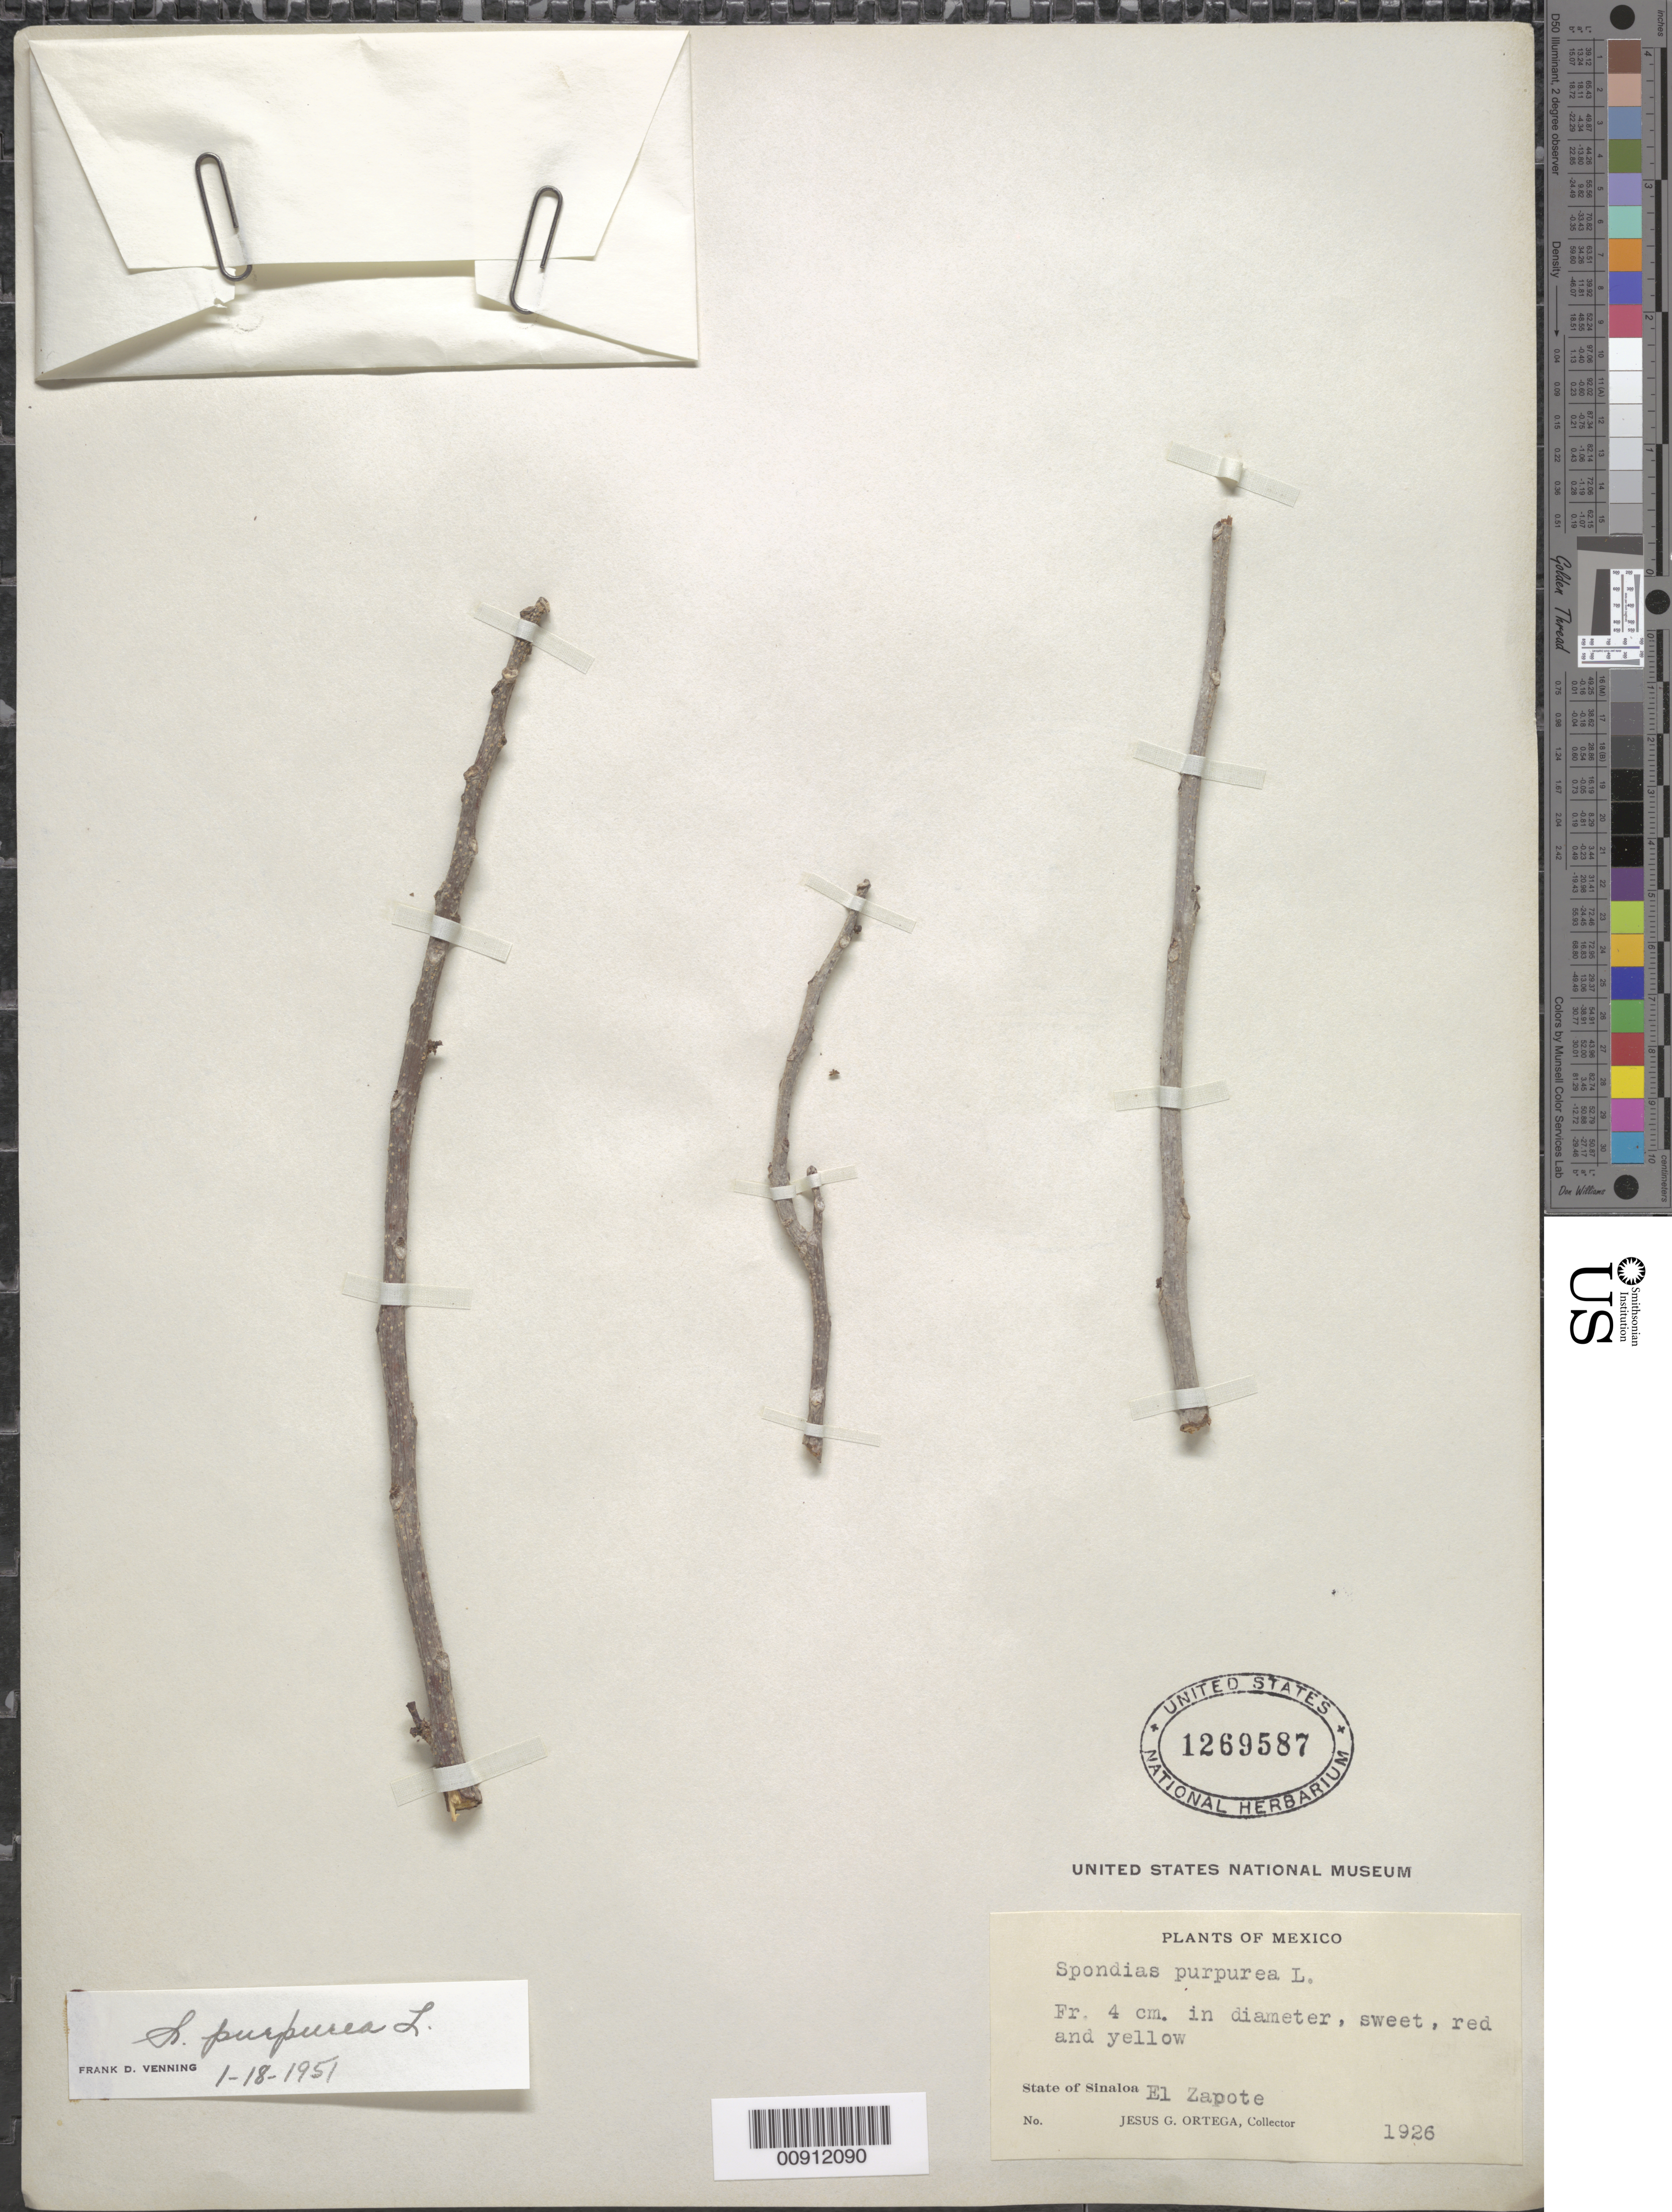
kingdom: Plantae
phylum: Tracheophyta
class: Magnoliopsida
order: Sapindales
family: Anacardiaceae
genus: Spondias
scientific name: Spondias purpurea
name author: L.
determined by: Mitchell, John D.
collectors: J. Ortega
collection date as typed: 1926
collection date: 1926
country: Mexico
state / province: Sinaloa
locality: El Zapote.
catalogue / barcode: US 1269587